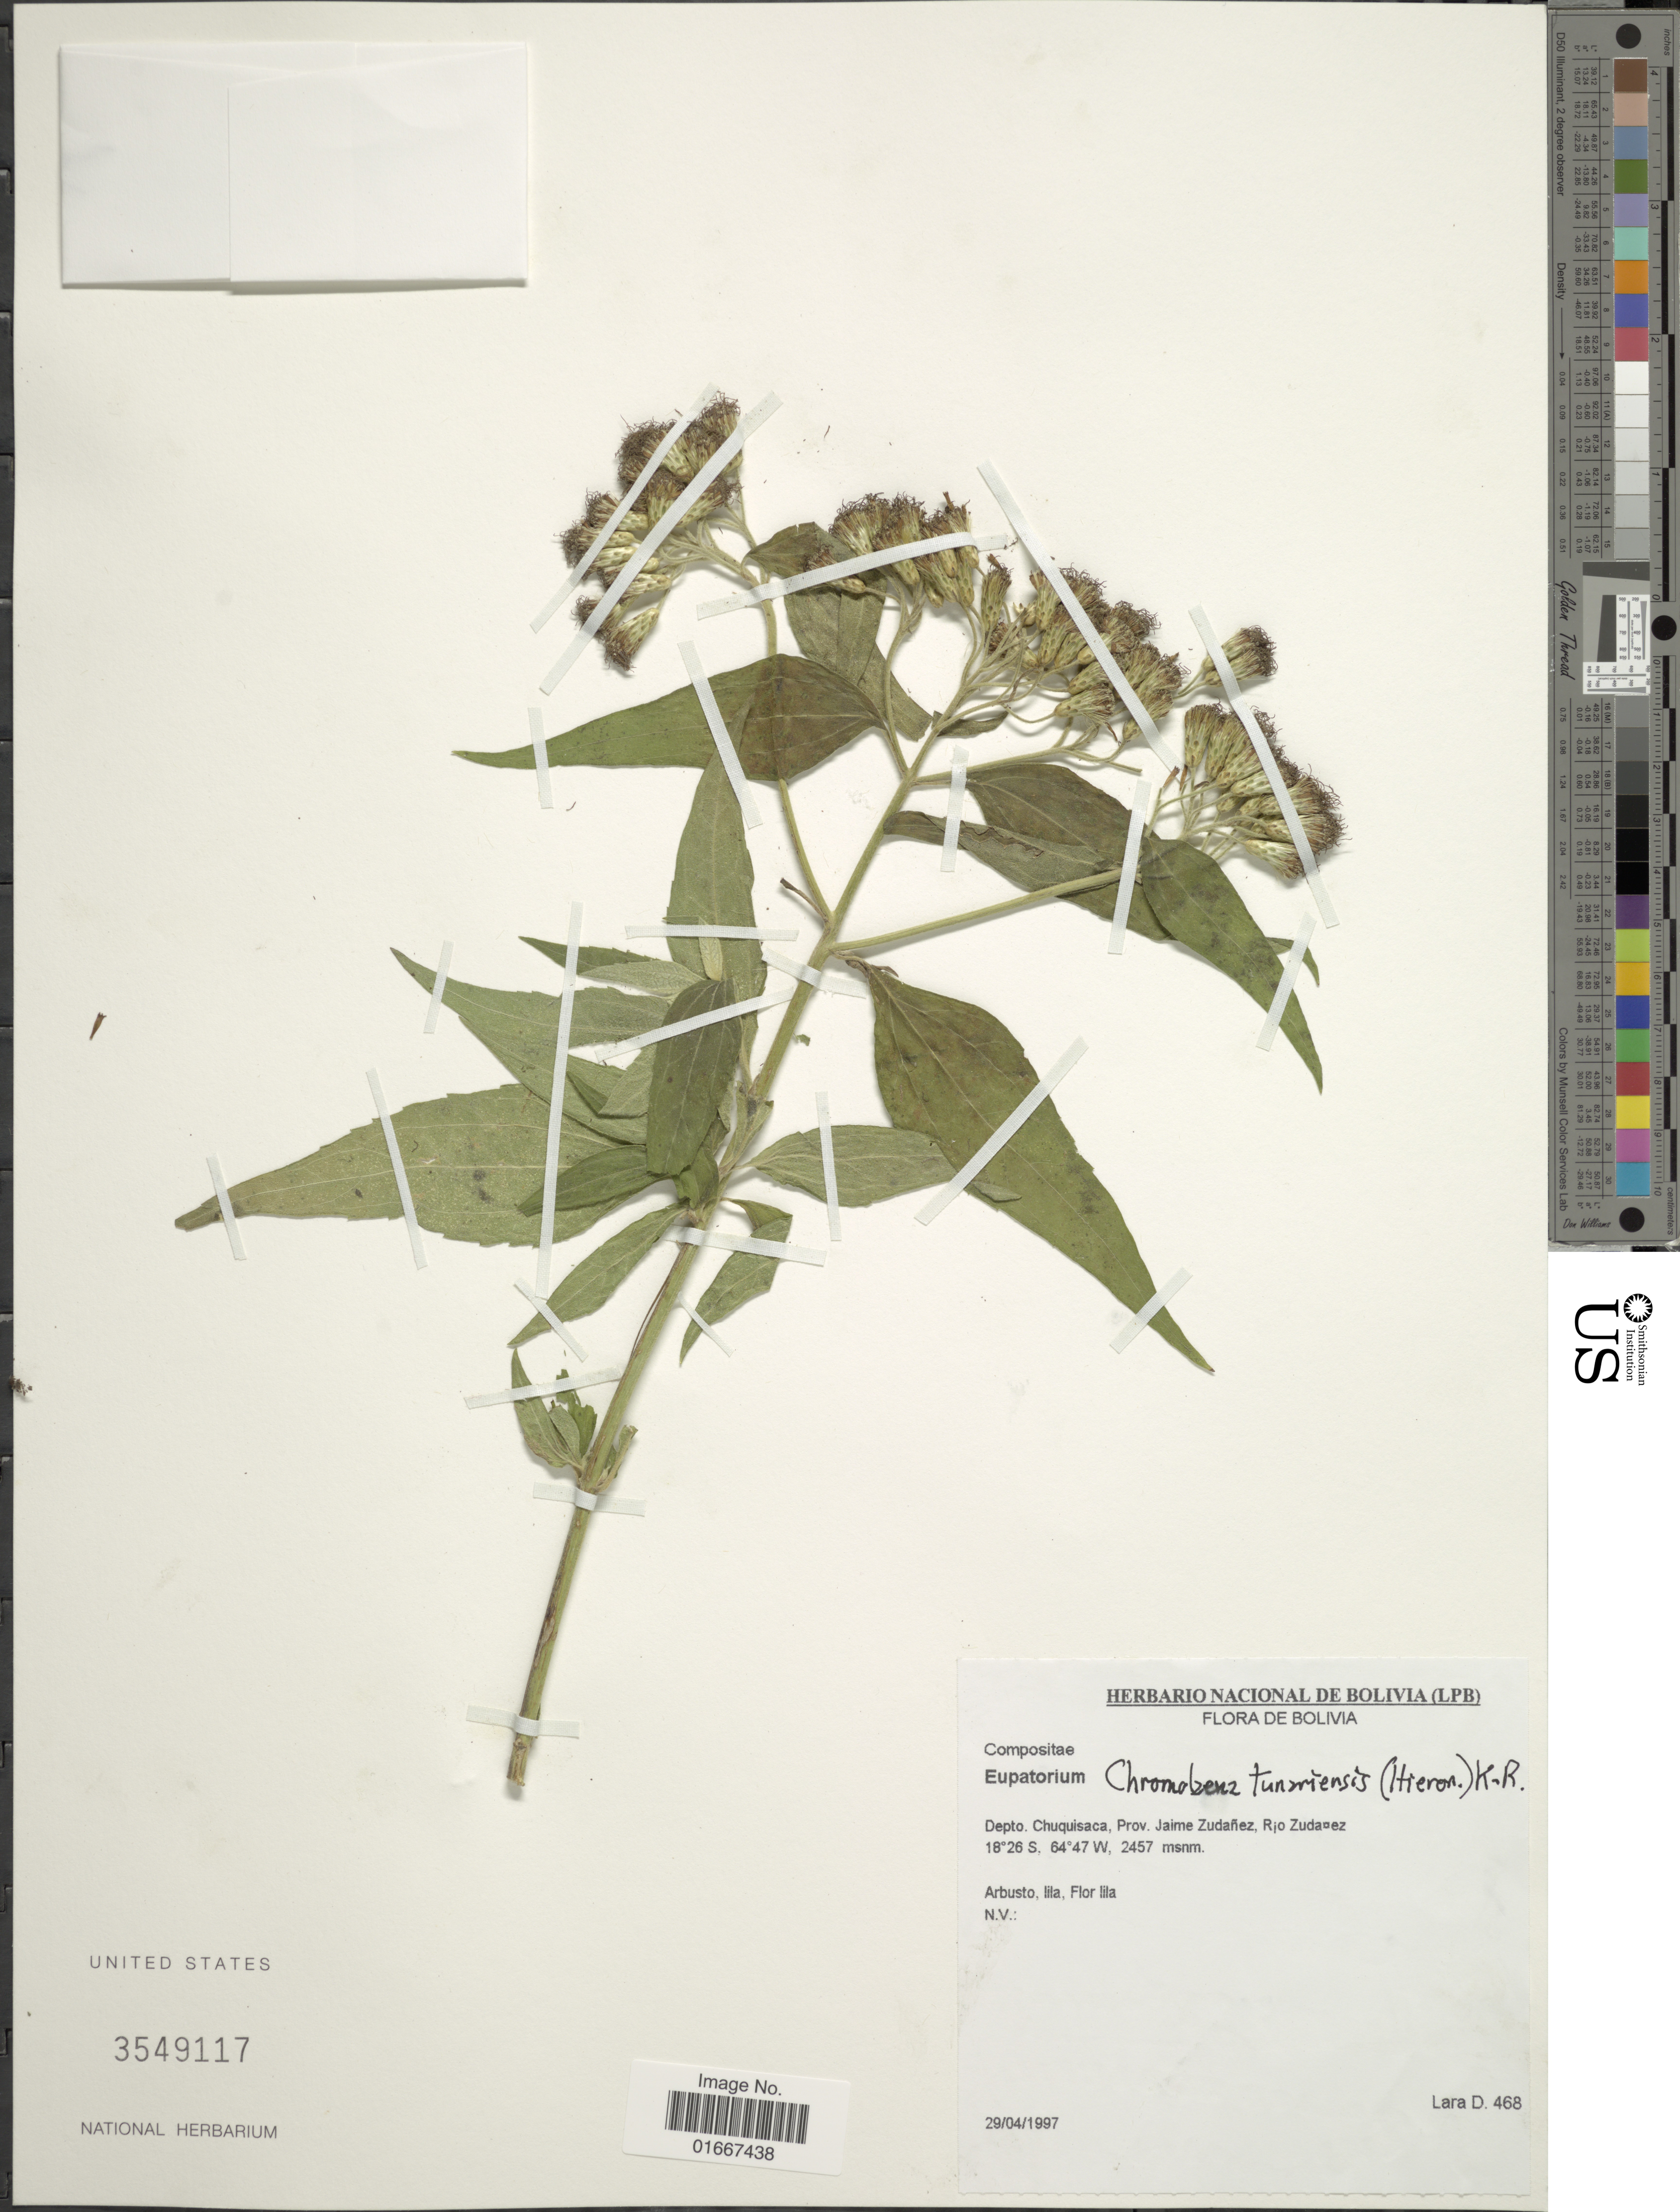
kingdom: Plantae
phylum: Tracheophyta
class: Magnoliopsida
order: Asterales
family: Asteraceae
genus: Chromolaena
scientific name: Chromolaena tunariensis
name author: (Hieron.) R.M. King & H. Rob.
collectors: D. Lara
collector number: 468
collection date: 1997-04-29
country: Bolivia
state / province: Chuquisaca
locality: Prov.Jaime Zudanez, Rio Zudaez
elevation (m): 2457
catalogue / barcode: US 3549117